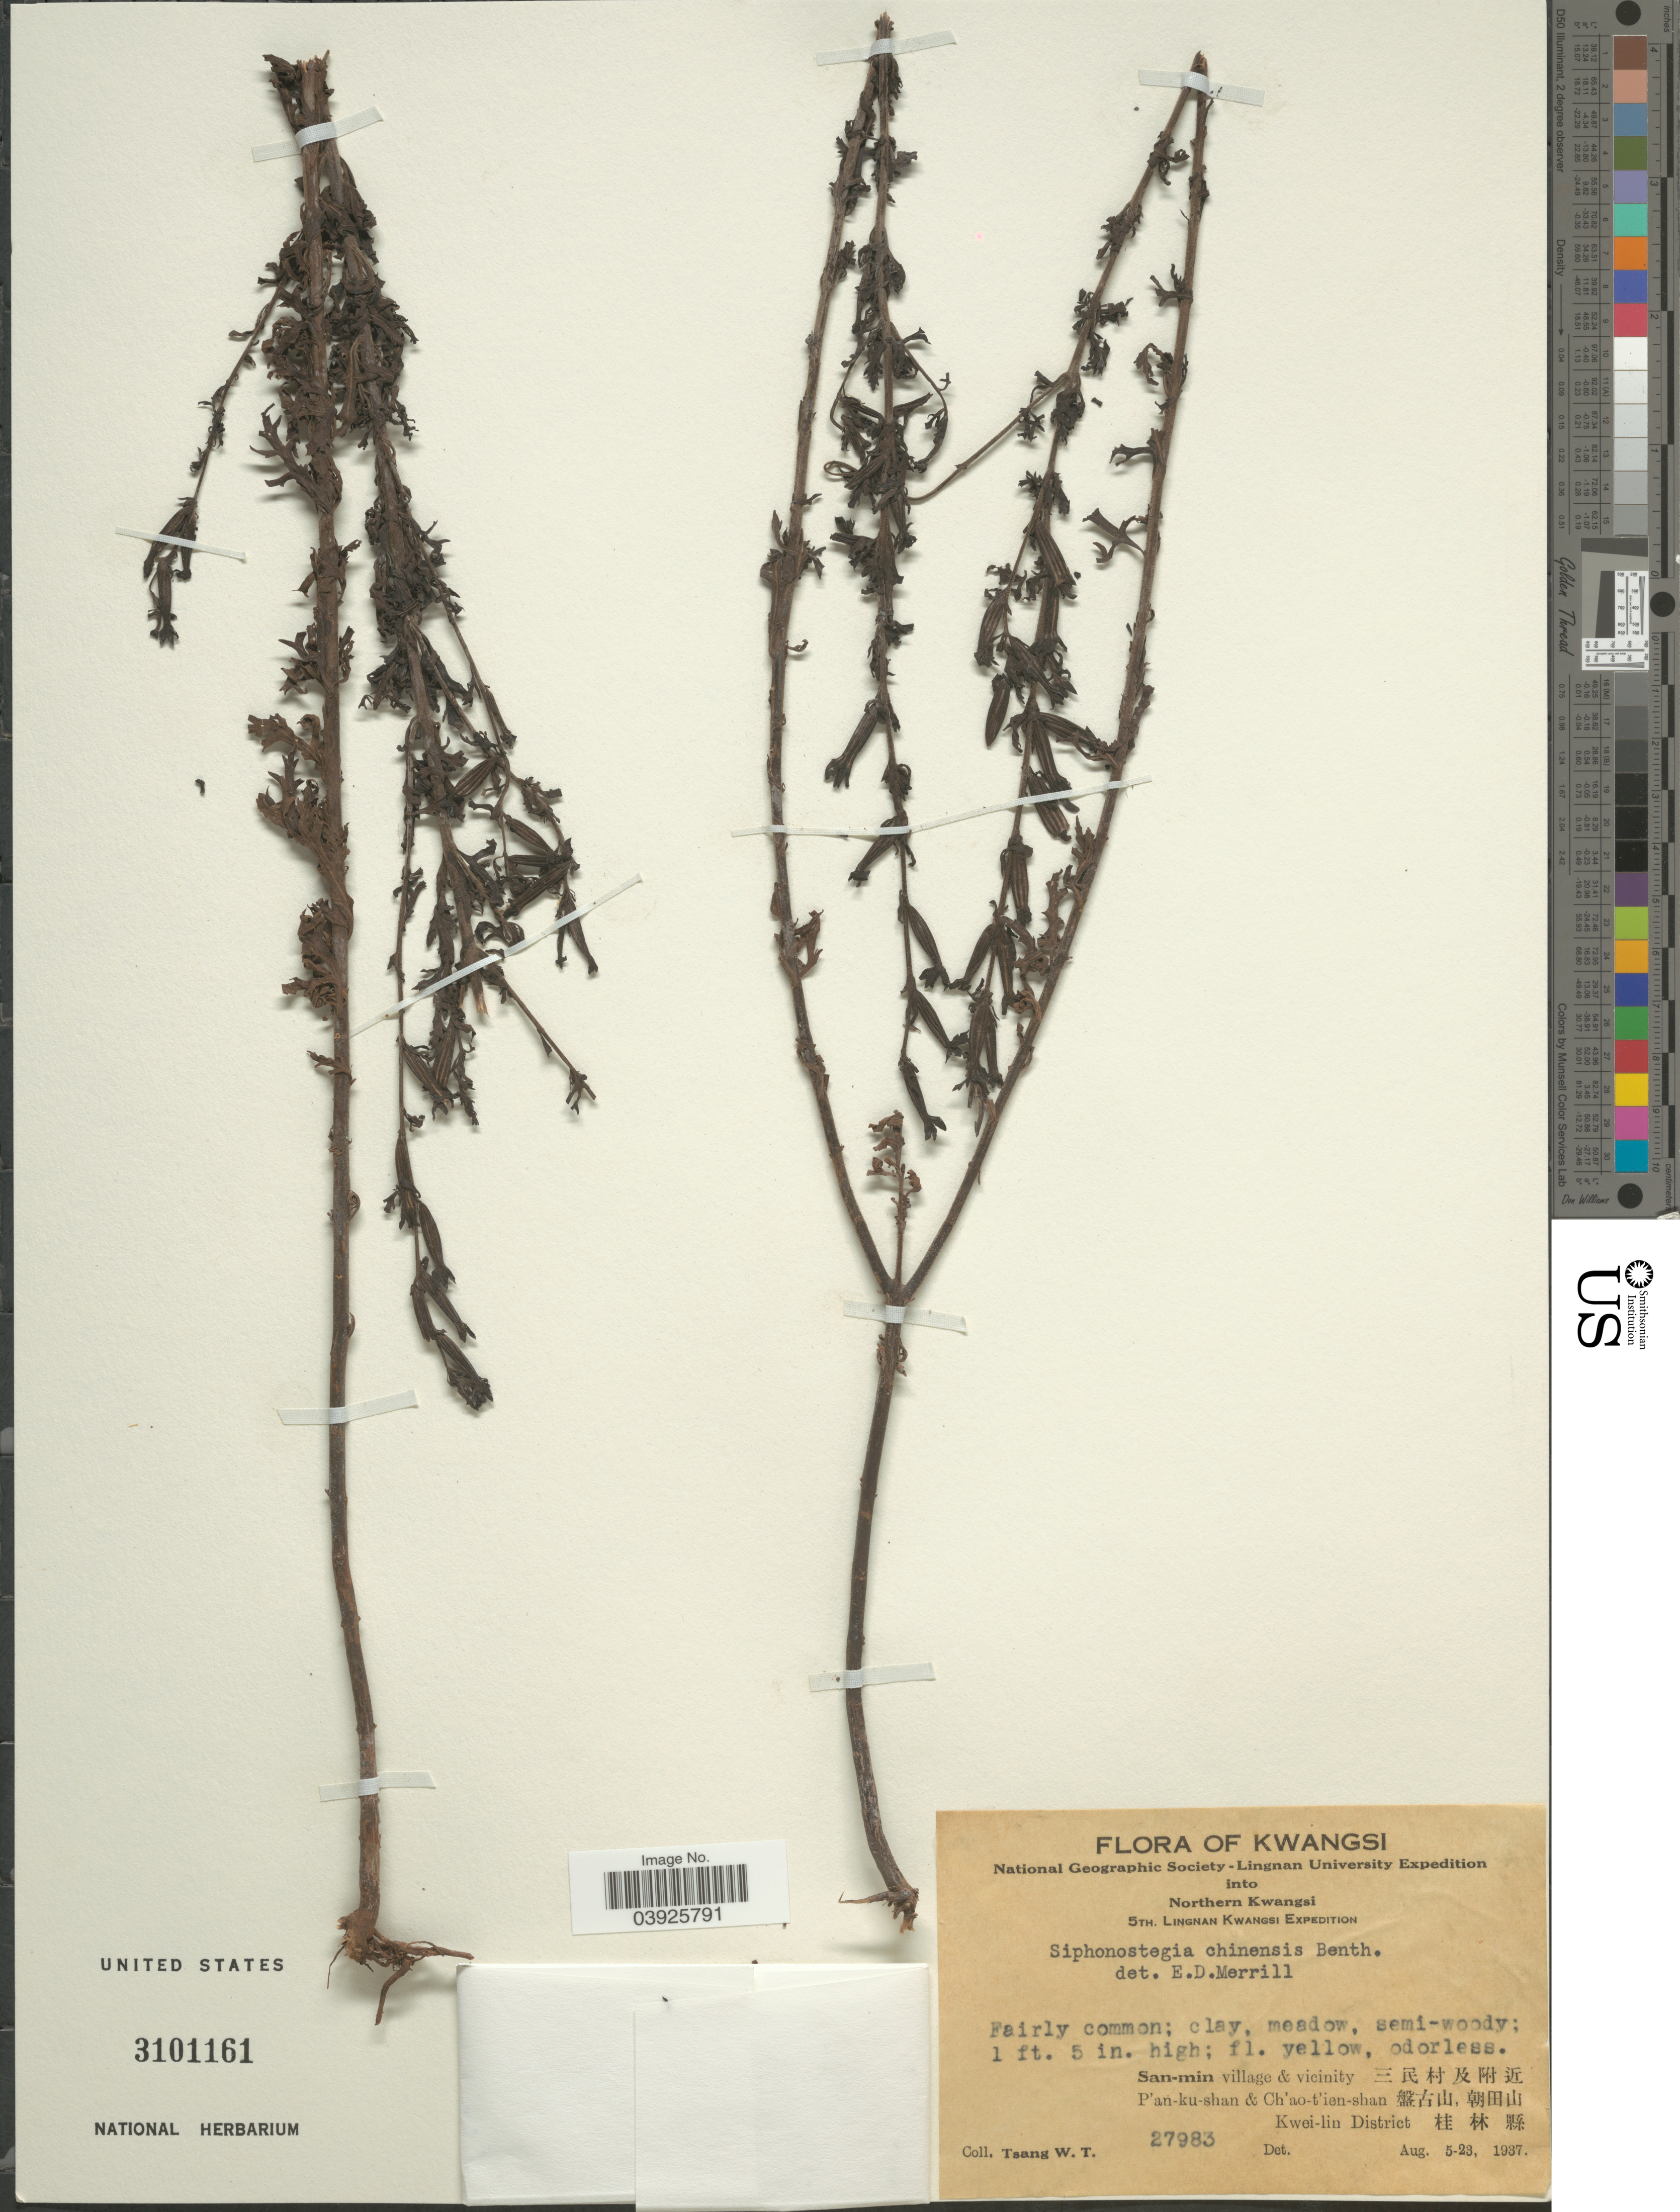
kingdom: Plantae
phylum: Tracheophyta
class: Magnoliopsida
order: Lamiales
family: Orobanchaceae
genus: Siphonostegia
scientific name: Siphonostegia chinensis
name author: Benth.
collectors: W. T. Tsang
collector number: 27983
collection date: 1937-08-05/1937-08-23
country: China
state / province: Guangxi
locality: Kwangsi. Northern Kwangsi. San-min village & vicinity X. P'an-ku-shan & Ch'ao-t'ien-shan X. Kwei-lin District X.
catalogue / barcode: US 3101161